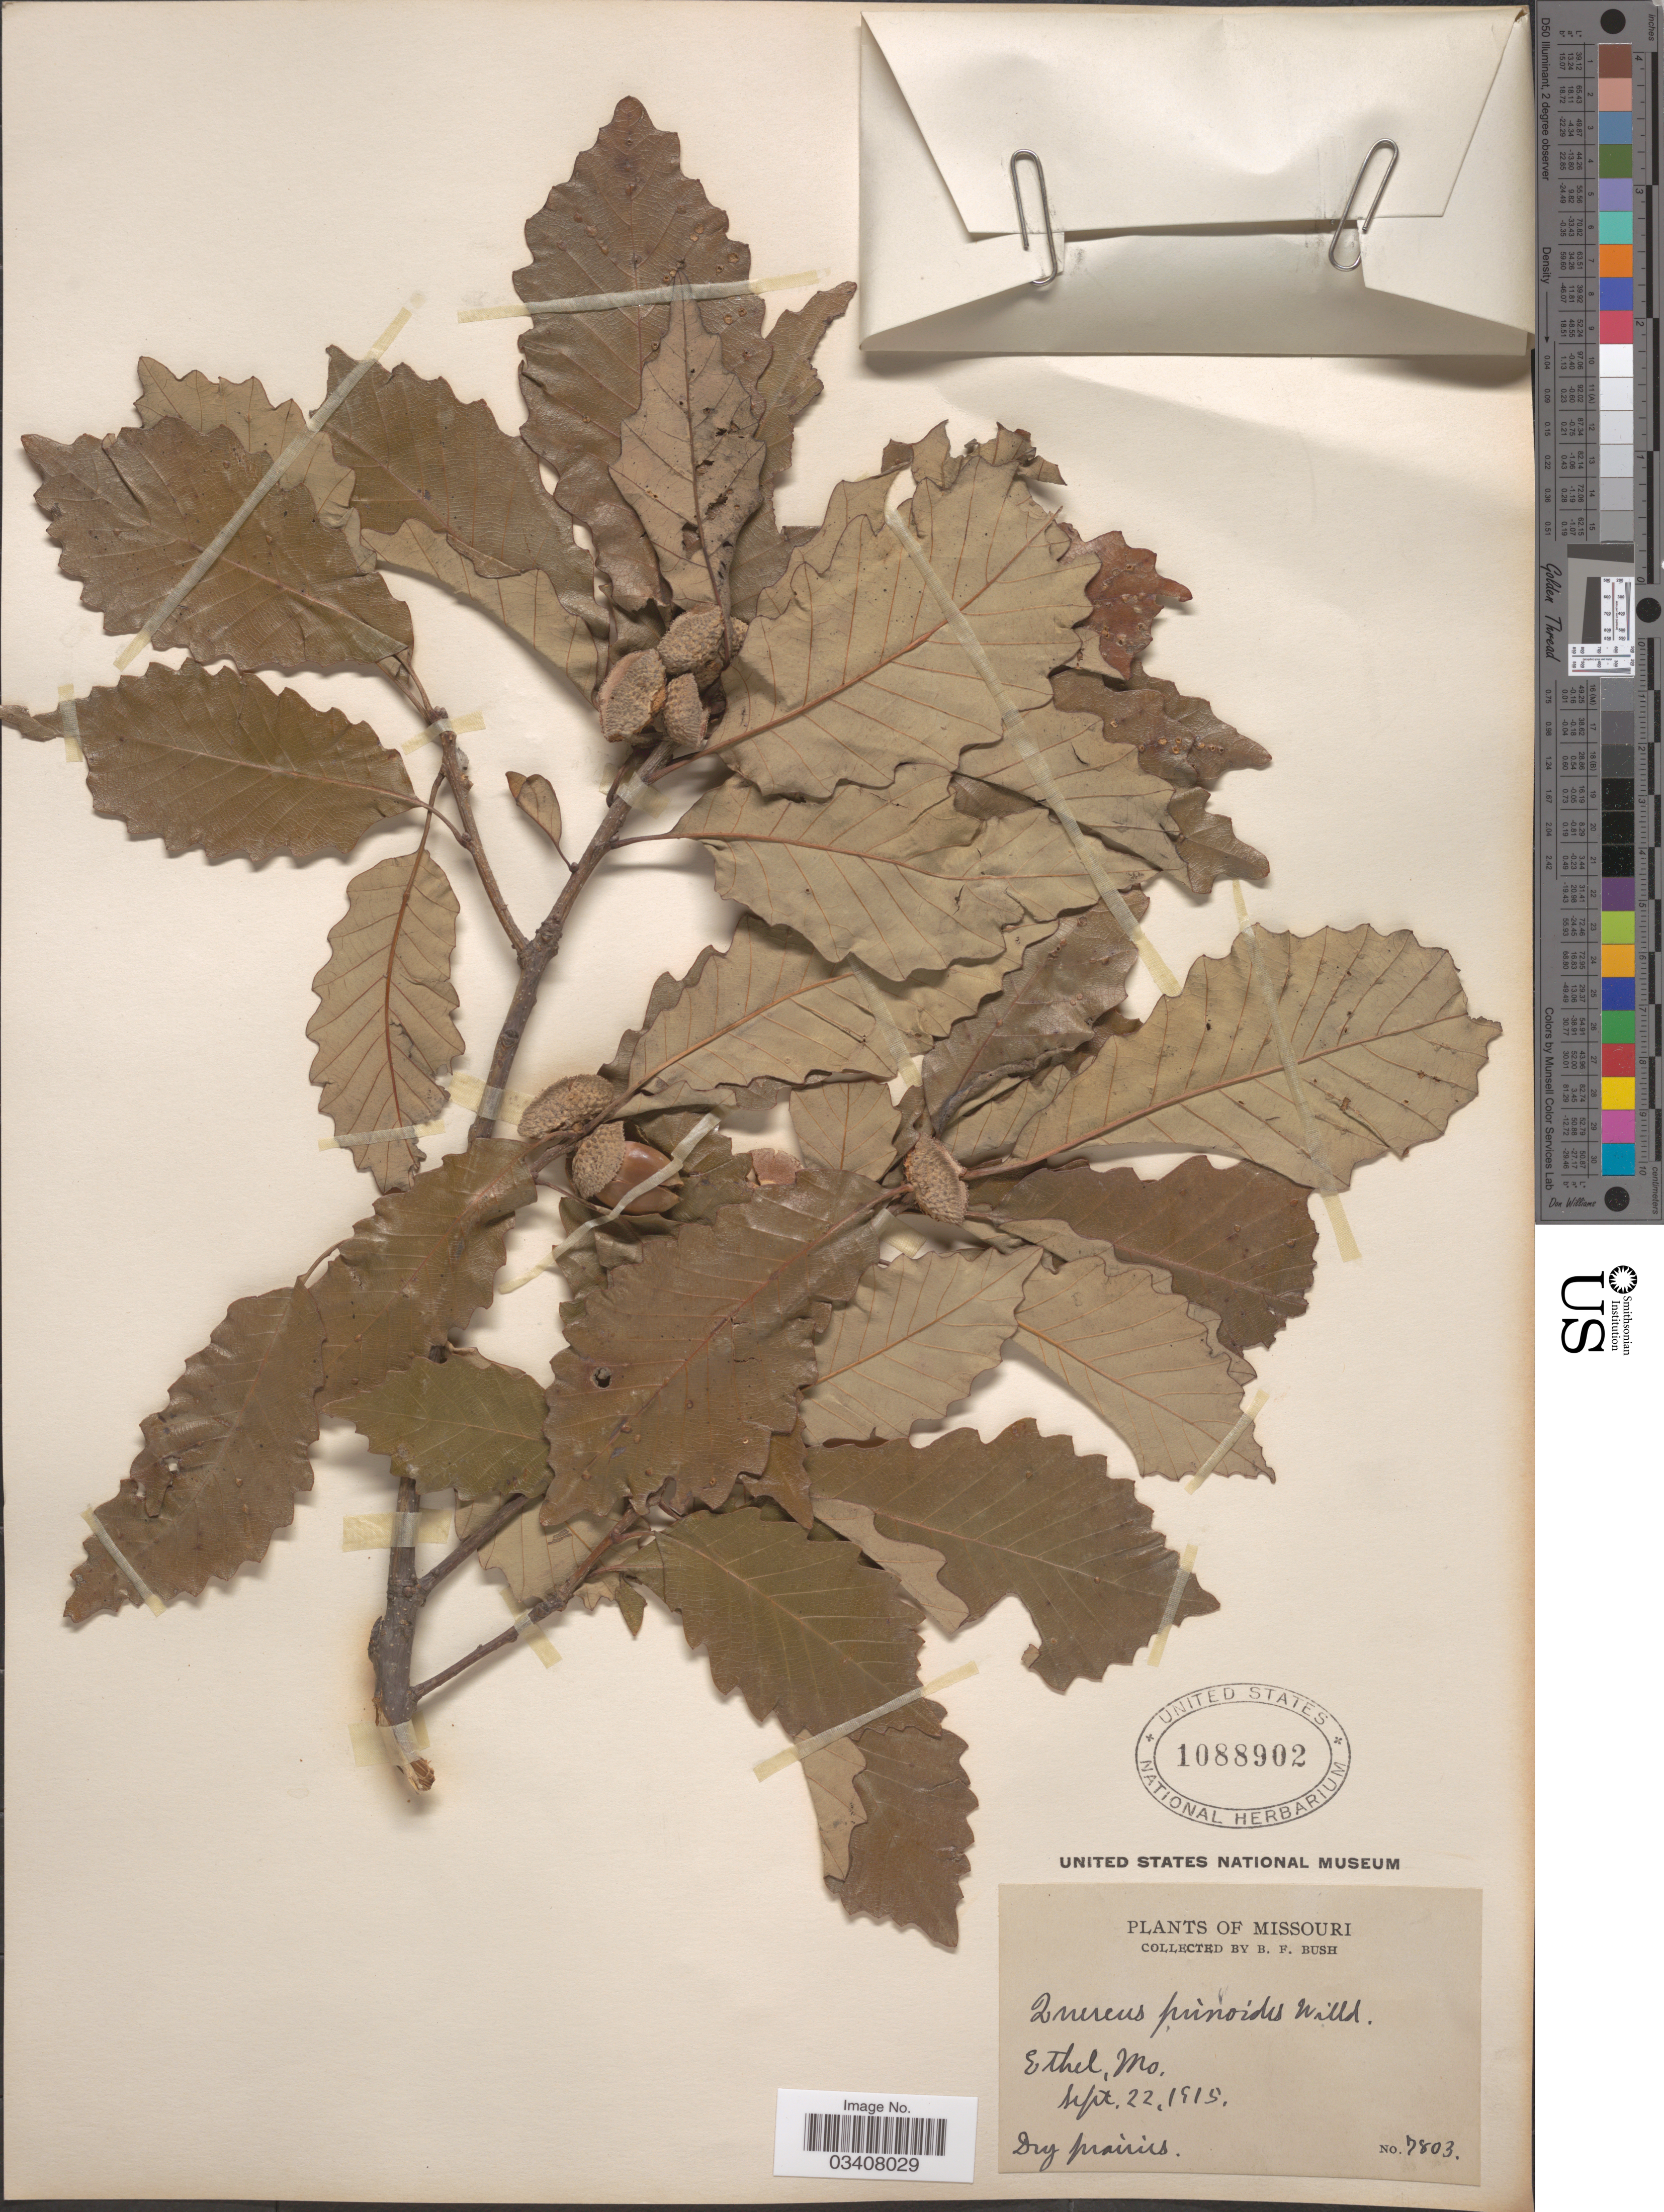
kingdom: Plantae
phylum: Tracheophyta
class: Magnoliopsida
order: Fagales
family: Fagaceae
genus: Quercus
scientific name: Quercus prinoides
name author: Willd.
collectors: B. F. Bush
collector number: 7803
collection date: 1915-09-22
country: United States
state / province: Missouri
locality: Ethel. Dry prairies.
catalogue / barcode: US 1088902